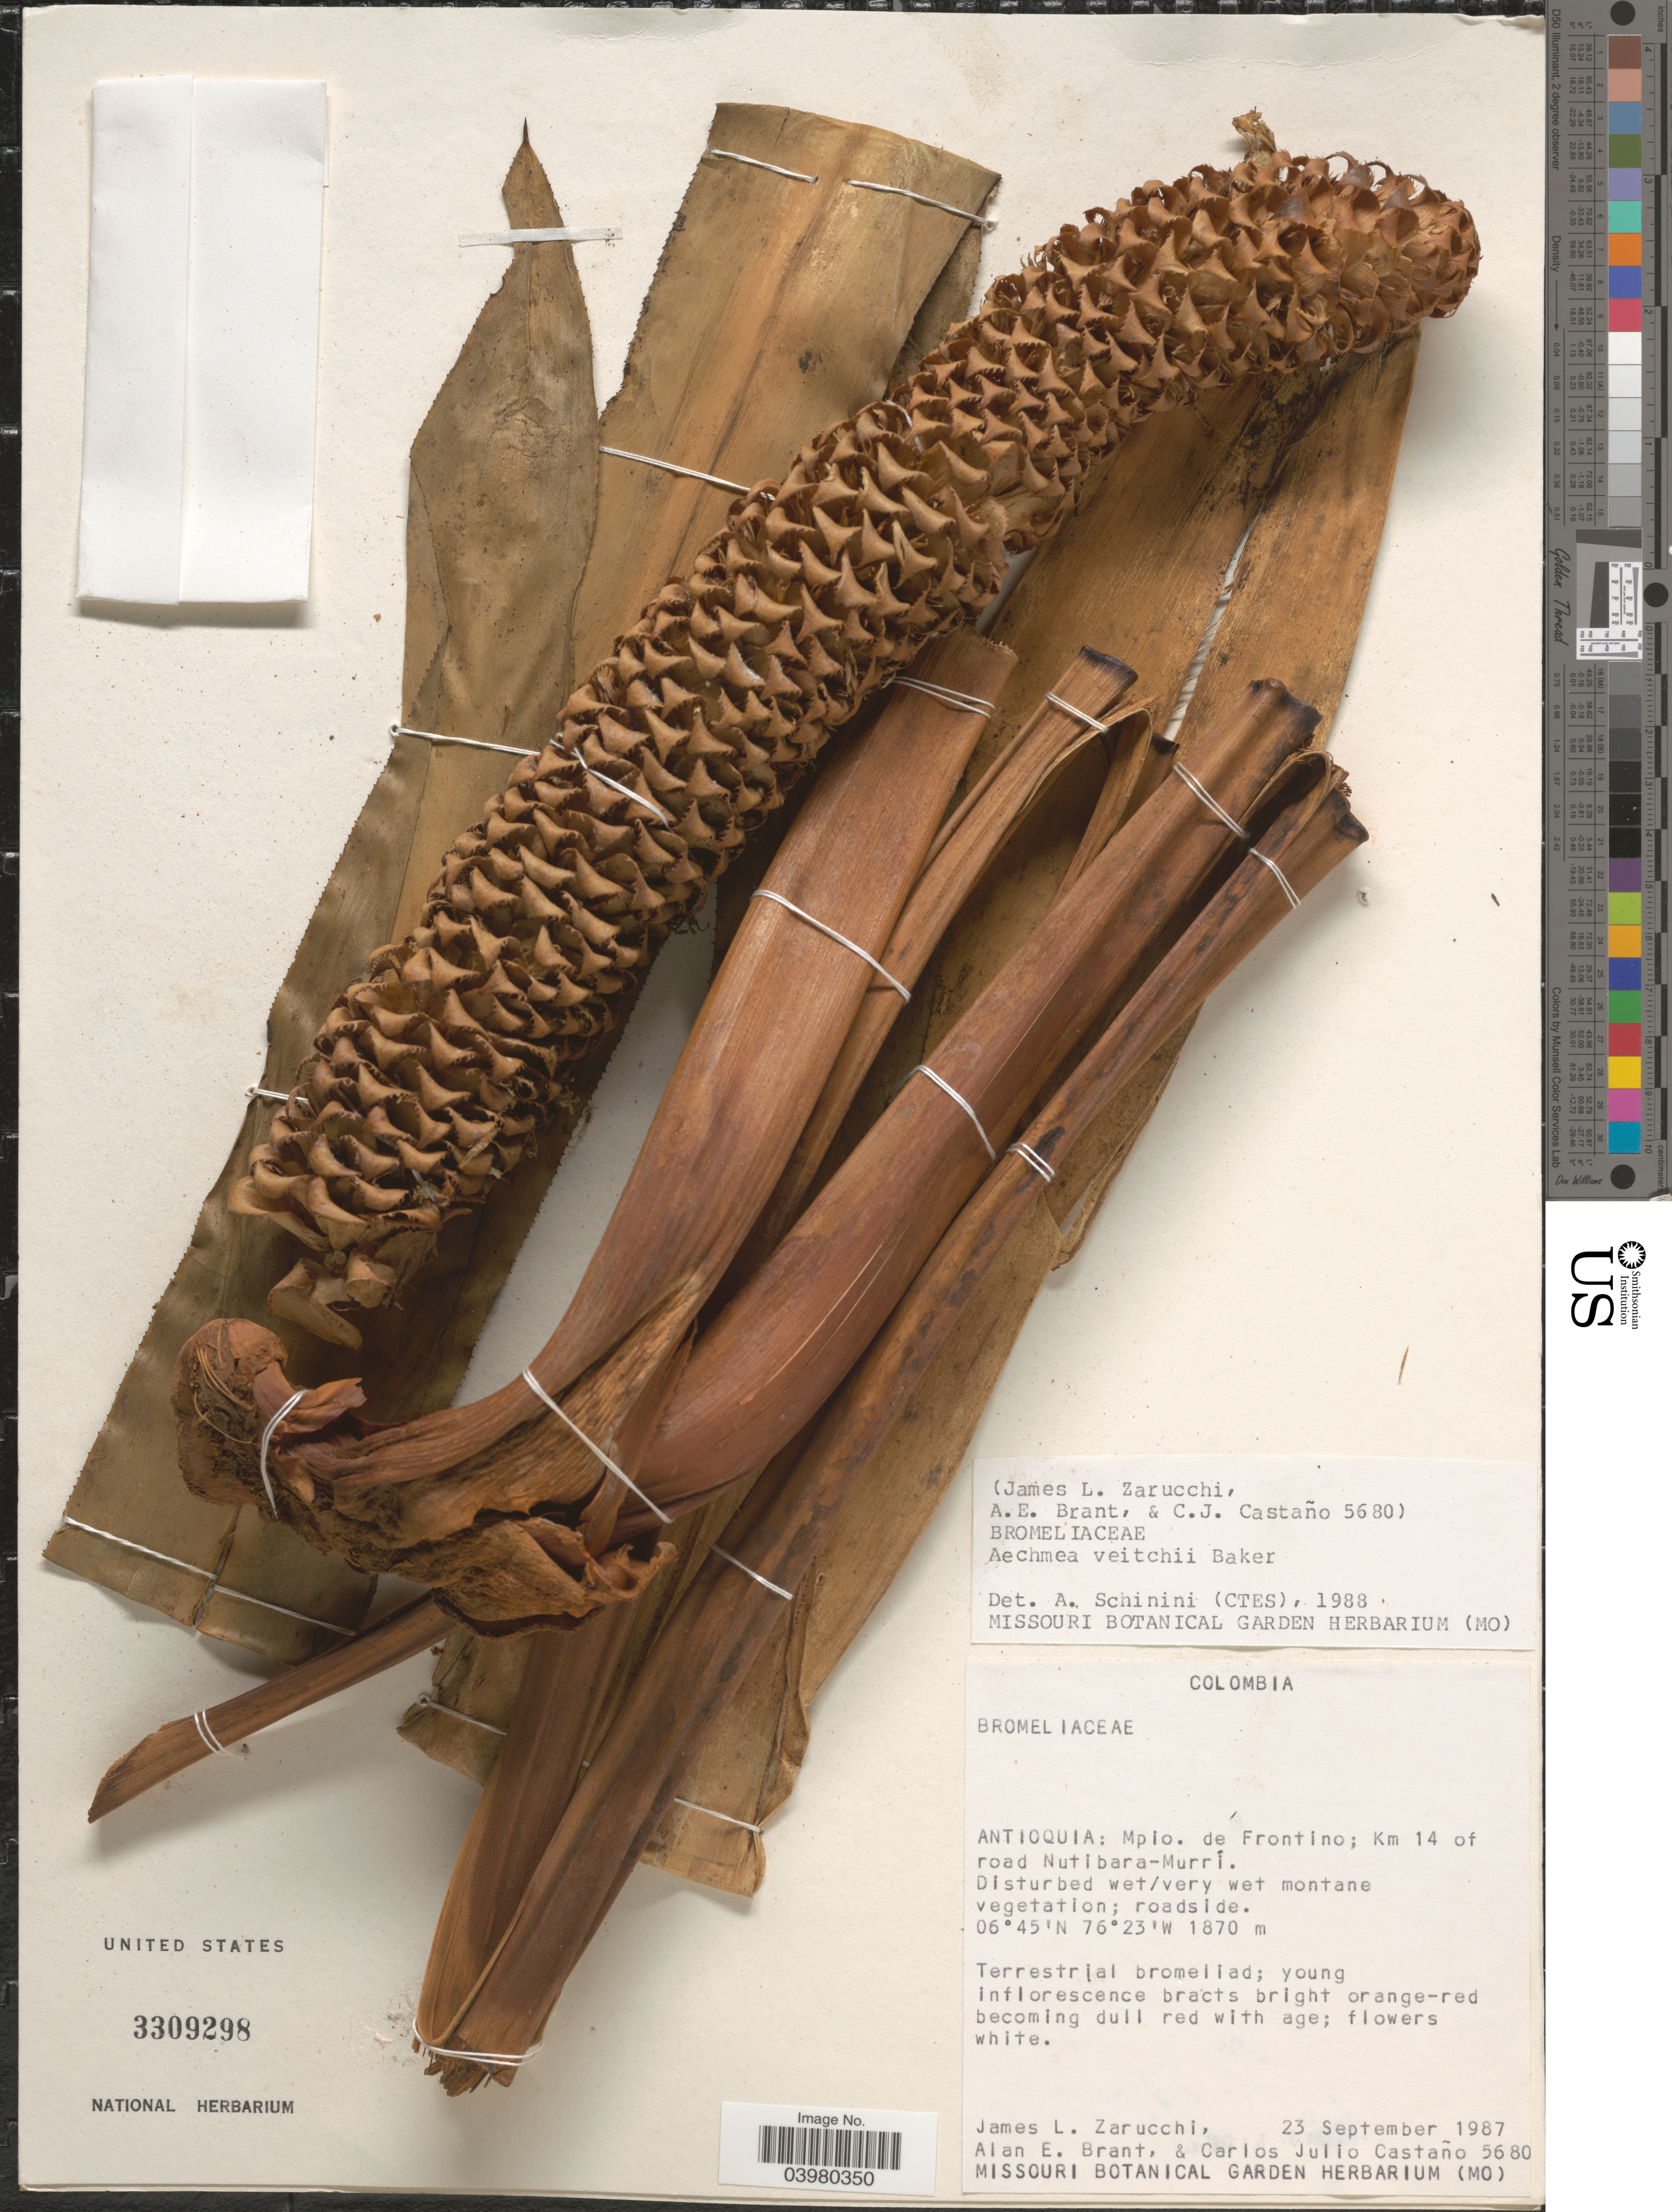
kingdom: Plantae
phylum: Tracheophyta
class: Liliopsida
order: Poales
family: Bromeliaceae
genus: Aechmea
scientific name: Aechmea veitchii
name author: Baker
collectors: J. L. Zarucchi, A. Brant & C. Castaño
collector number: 5680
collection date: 1987-09-23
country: Colombia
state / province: Antioquia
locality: Mpio. de Frontino; Km 14 of road Nutibara-Murrí.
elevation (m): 1870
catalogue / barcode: US 3309298